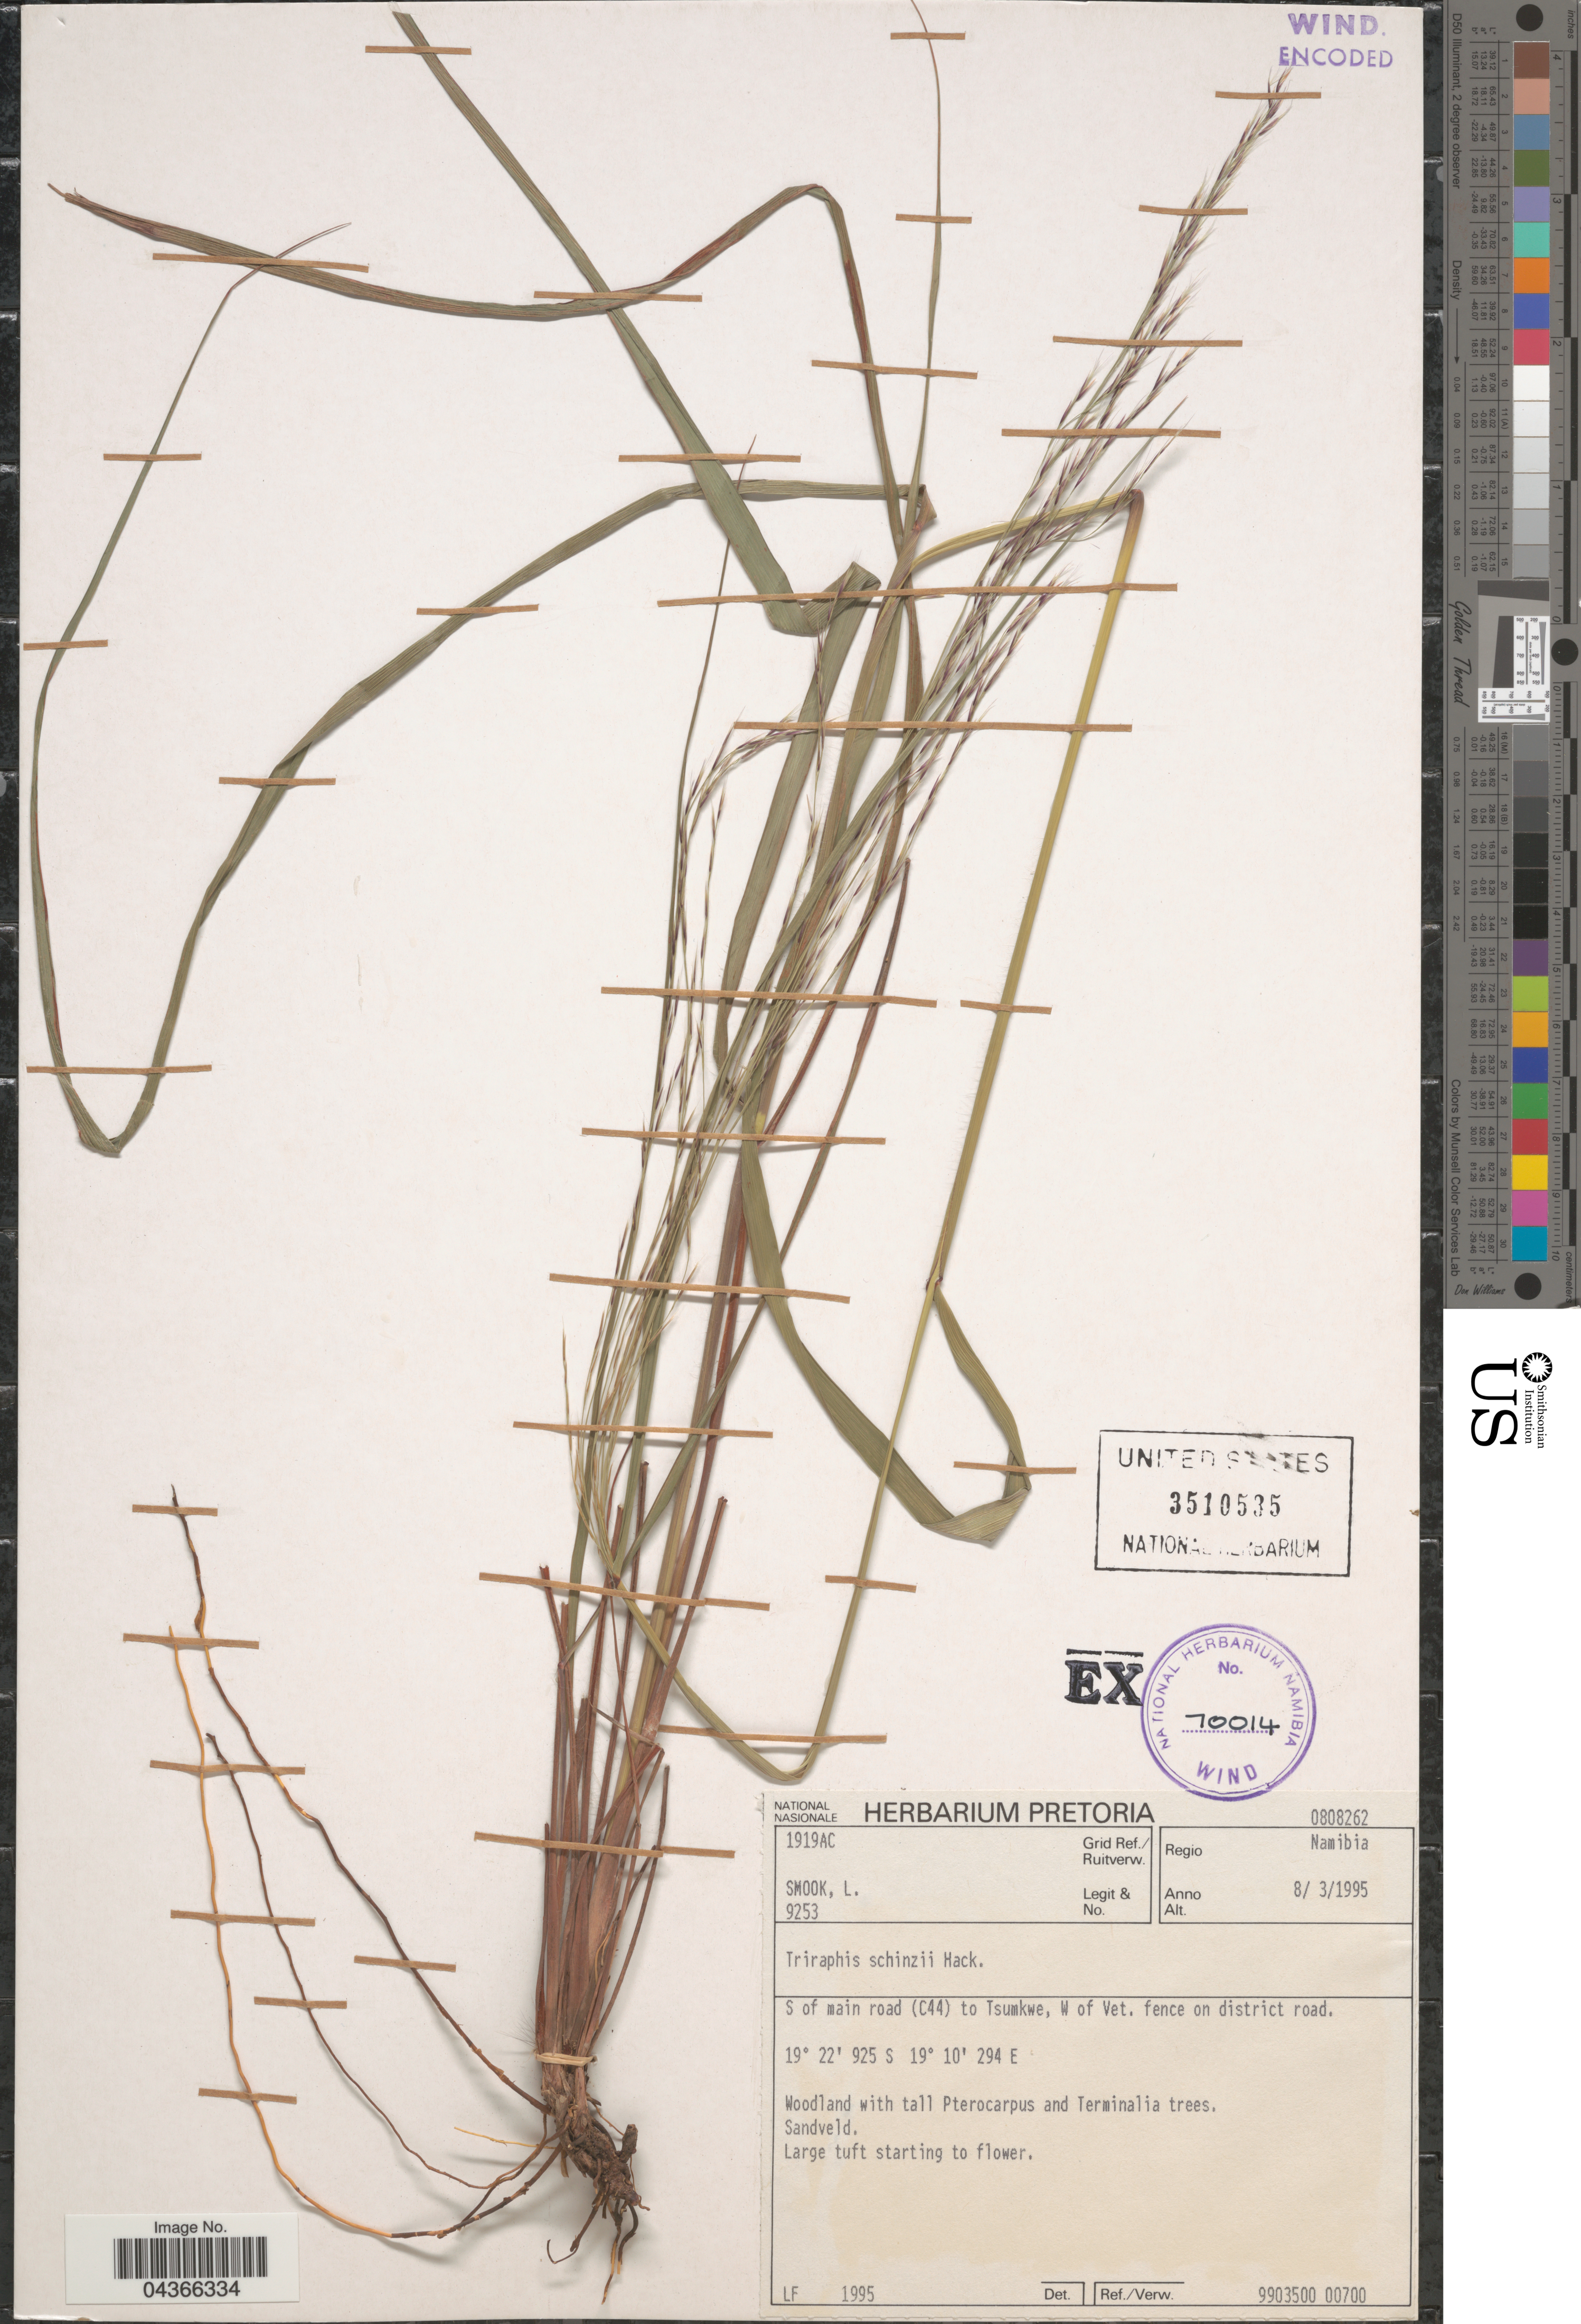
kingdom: Plantae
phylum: Tracheophyta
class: Liliopsida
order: Poales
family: Poaceae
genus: Triraphis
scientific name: Triraphis schinzii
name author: Hack.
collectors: L. Smook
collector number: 9253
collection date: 1995-03-08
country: Namibia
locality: Grid Ref./ Ruitverw. 1919AC. Regio Namibia. S of main road (C44) to Tsumkwe, W of Vet. fence on district road.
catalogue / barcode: US 3510535